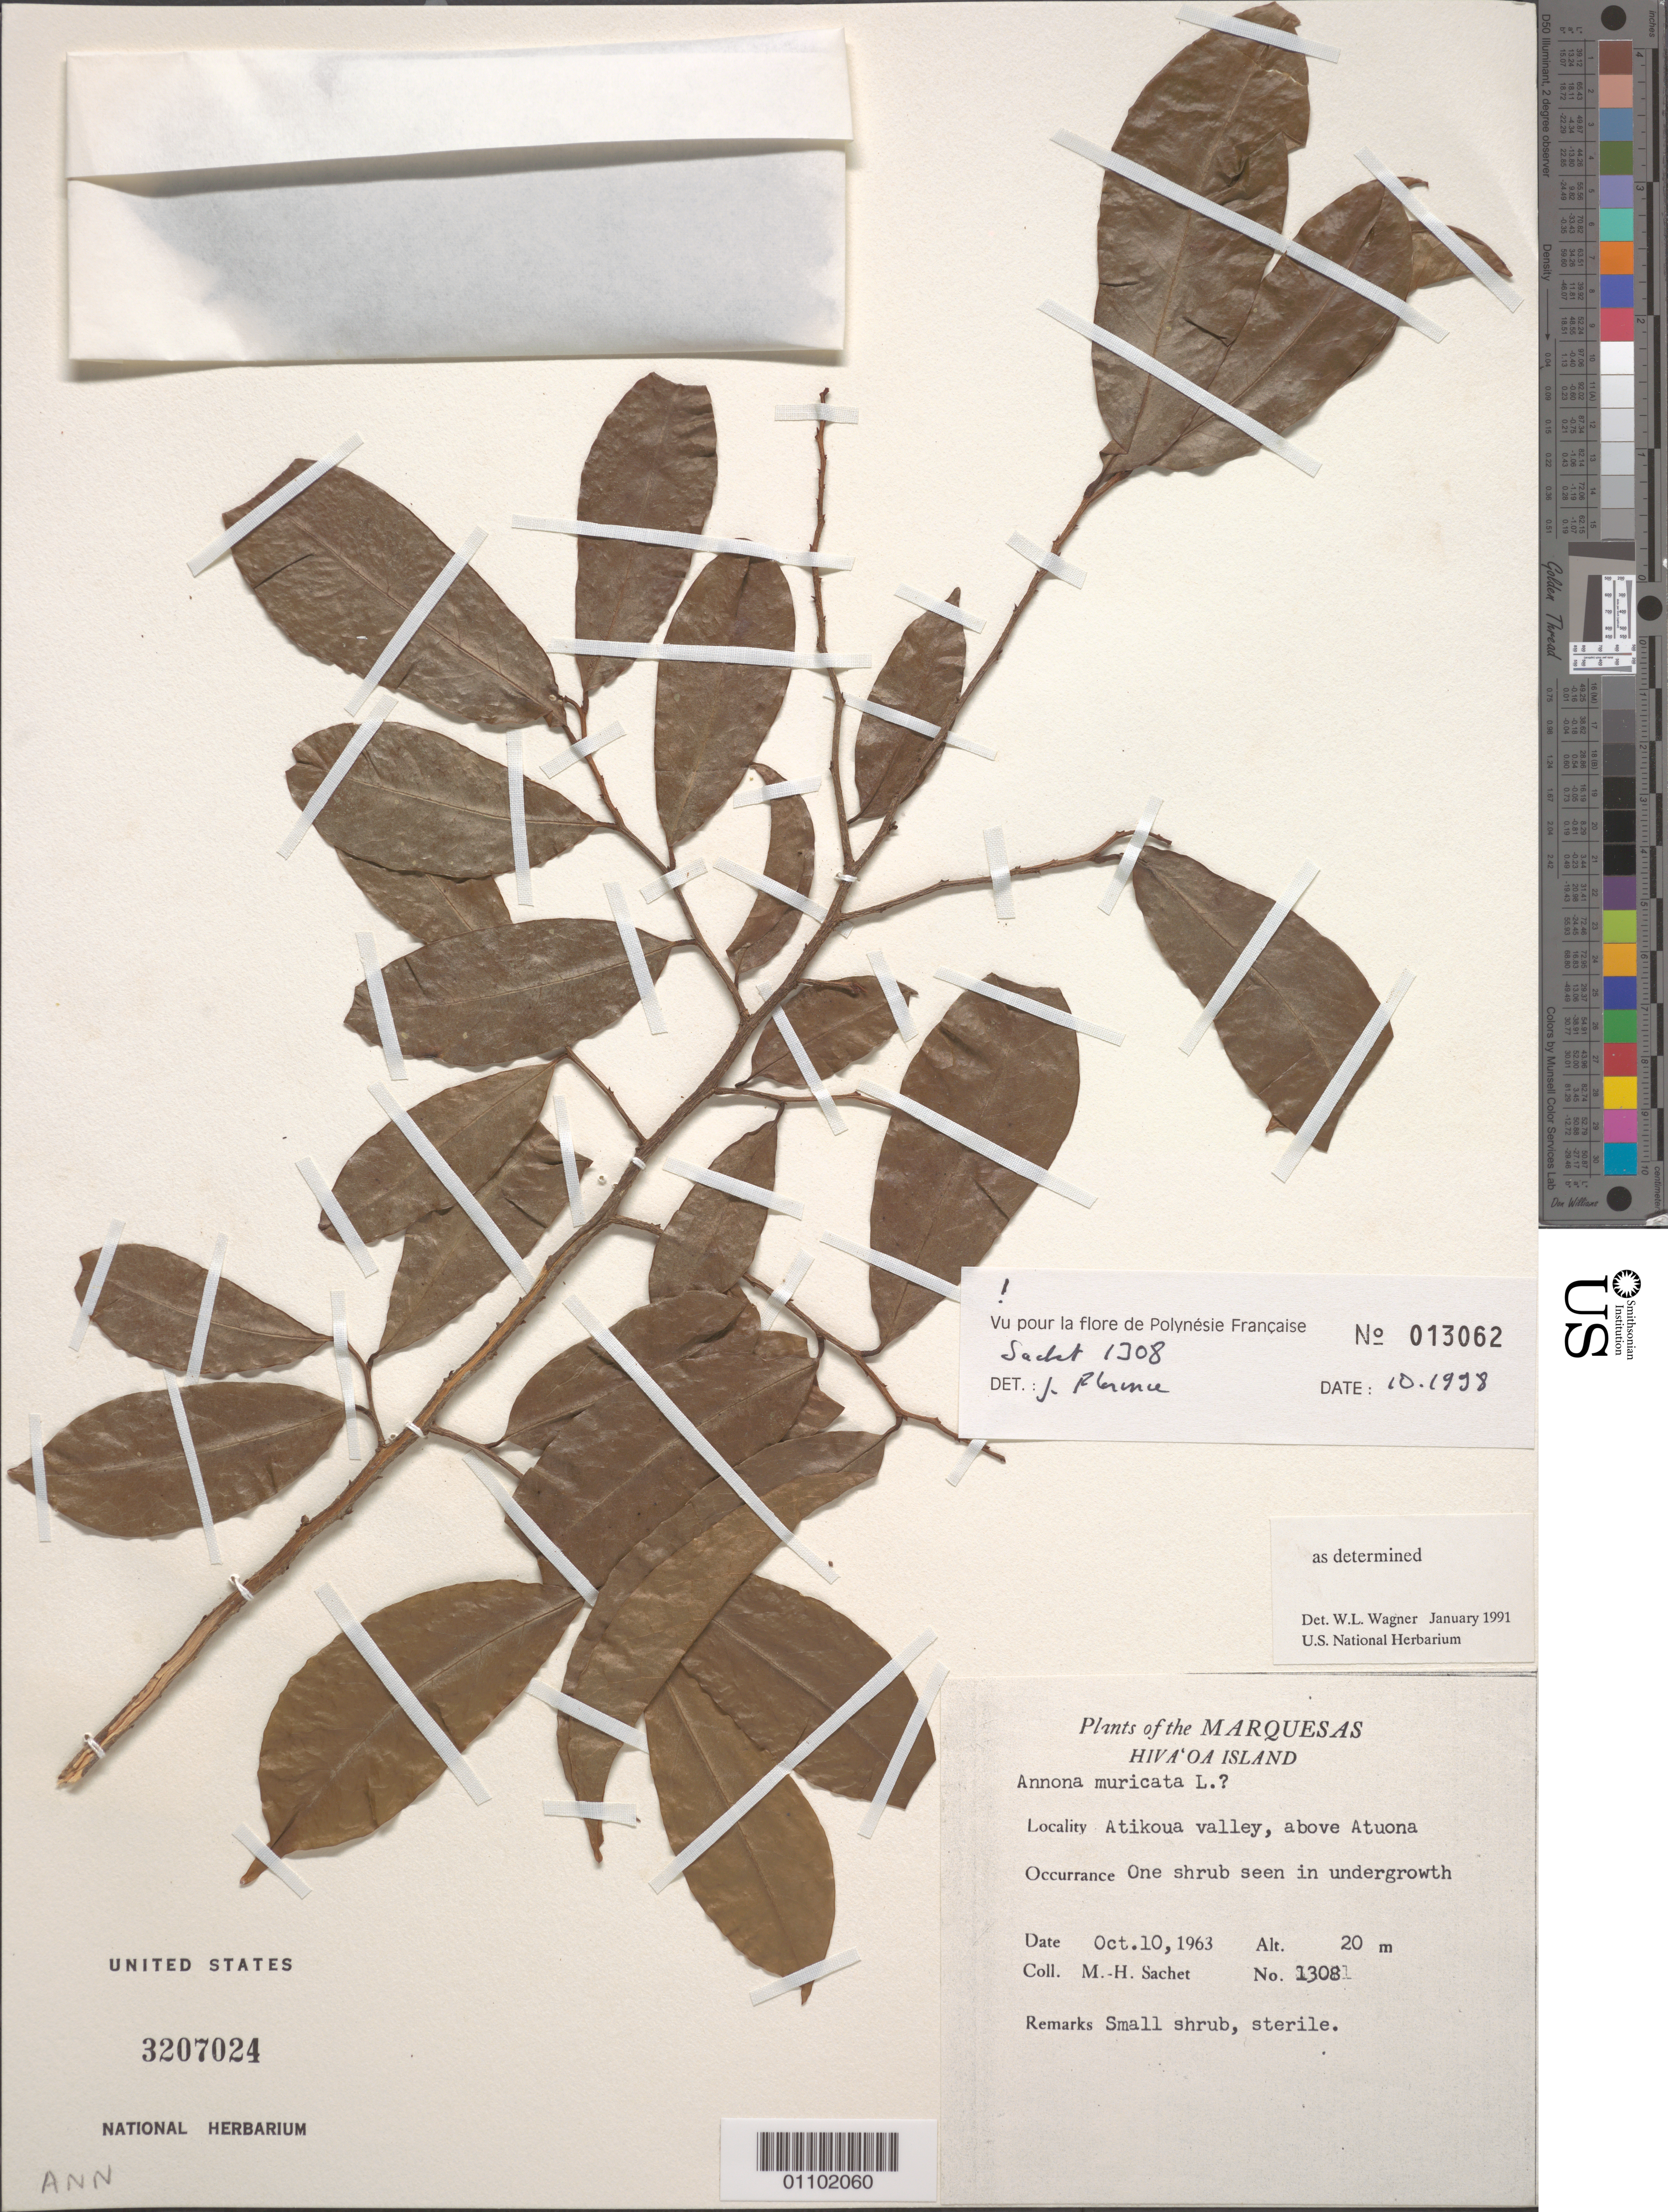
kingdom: Plantae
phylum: Tracheophyta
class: Magnoliopsida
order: Magnoliales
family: Annonaceae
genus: Annona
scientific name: Annona muricata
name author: L.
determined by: Wagner, W. L., (BOT), Smithsonian Institution - National Museum of Natural History (UNITED STATES)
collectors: M.-H. Sachet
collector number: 1308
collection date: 1963-10-10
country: French Polynesia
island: Hiva Oa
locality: Atikoua valley, above Atuona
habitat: One shrub seen in undergrowth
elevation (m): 20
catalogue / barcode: US 3207024